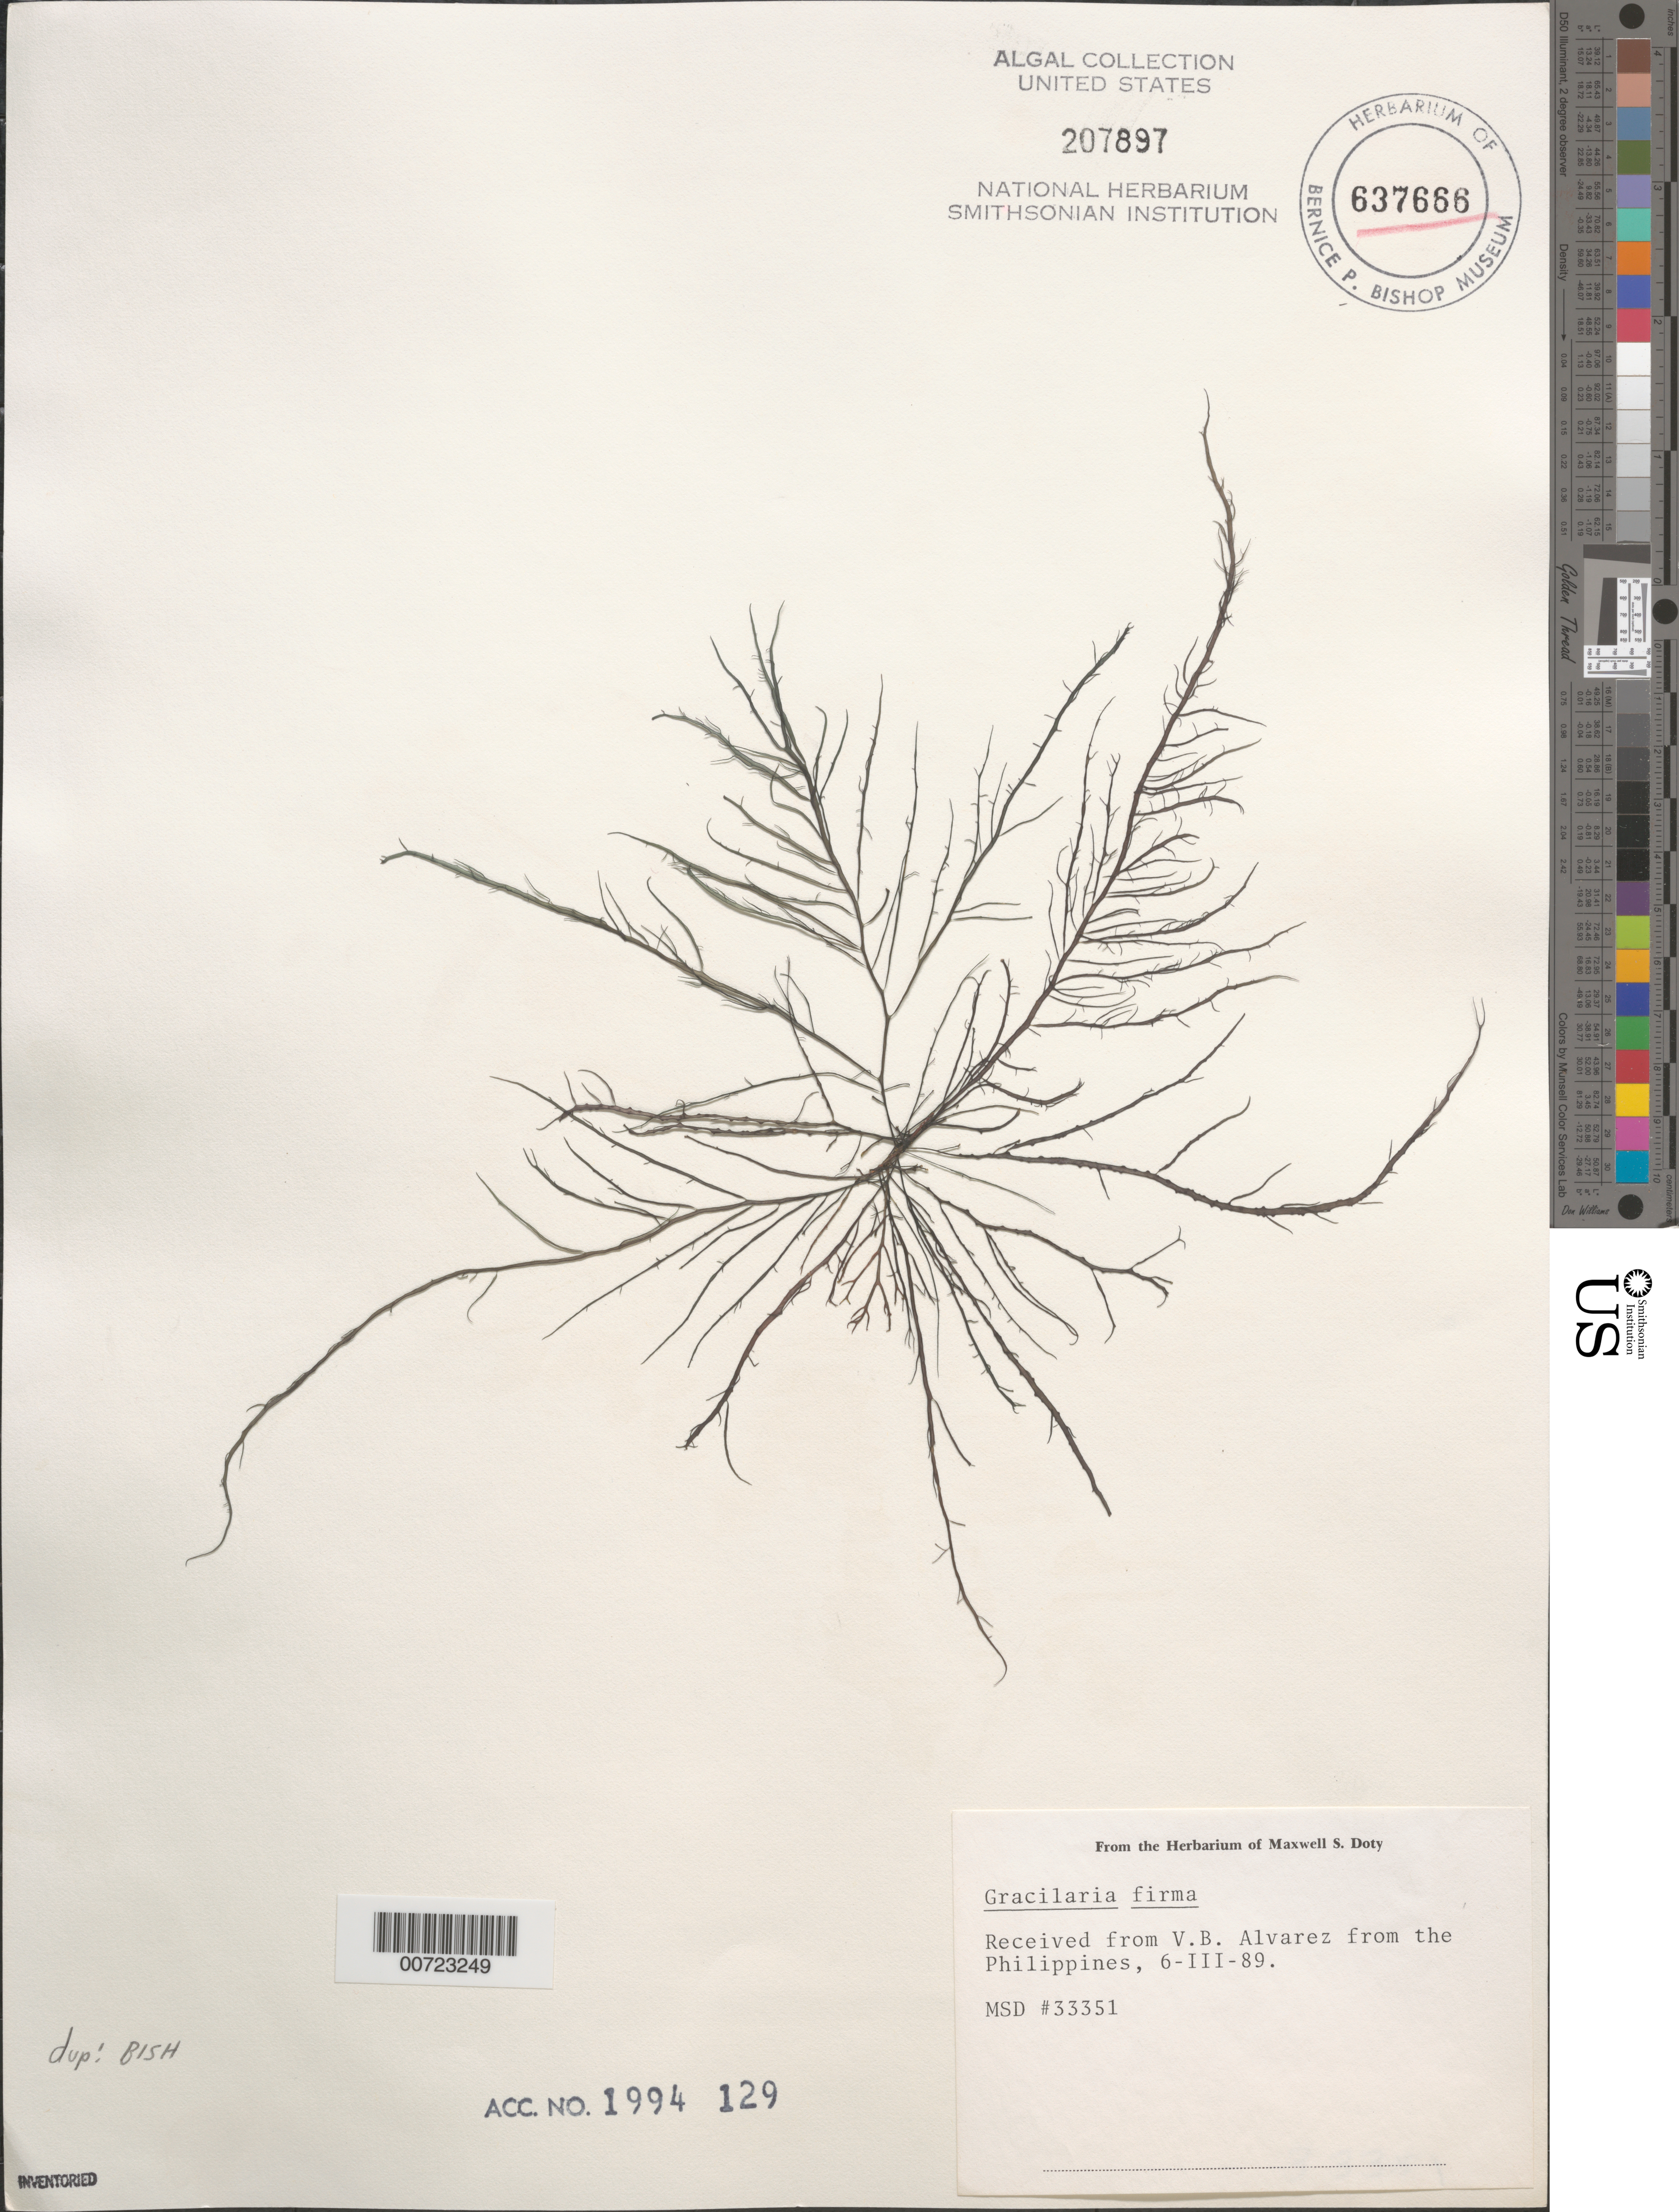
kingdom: Plantae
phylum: Rhodophyta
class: Florideophyceae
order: Gracilariales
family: Gracilariaceae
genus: Gracilaria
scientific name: Gracilaria firma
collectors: V. B. Alvarez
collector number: MSD 33351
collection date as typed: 06 Mar 1989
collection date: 1989-03-06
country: Philippines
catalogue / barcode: US 207897